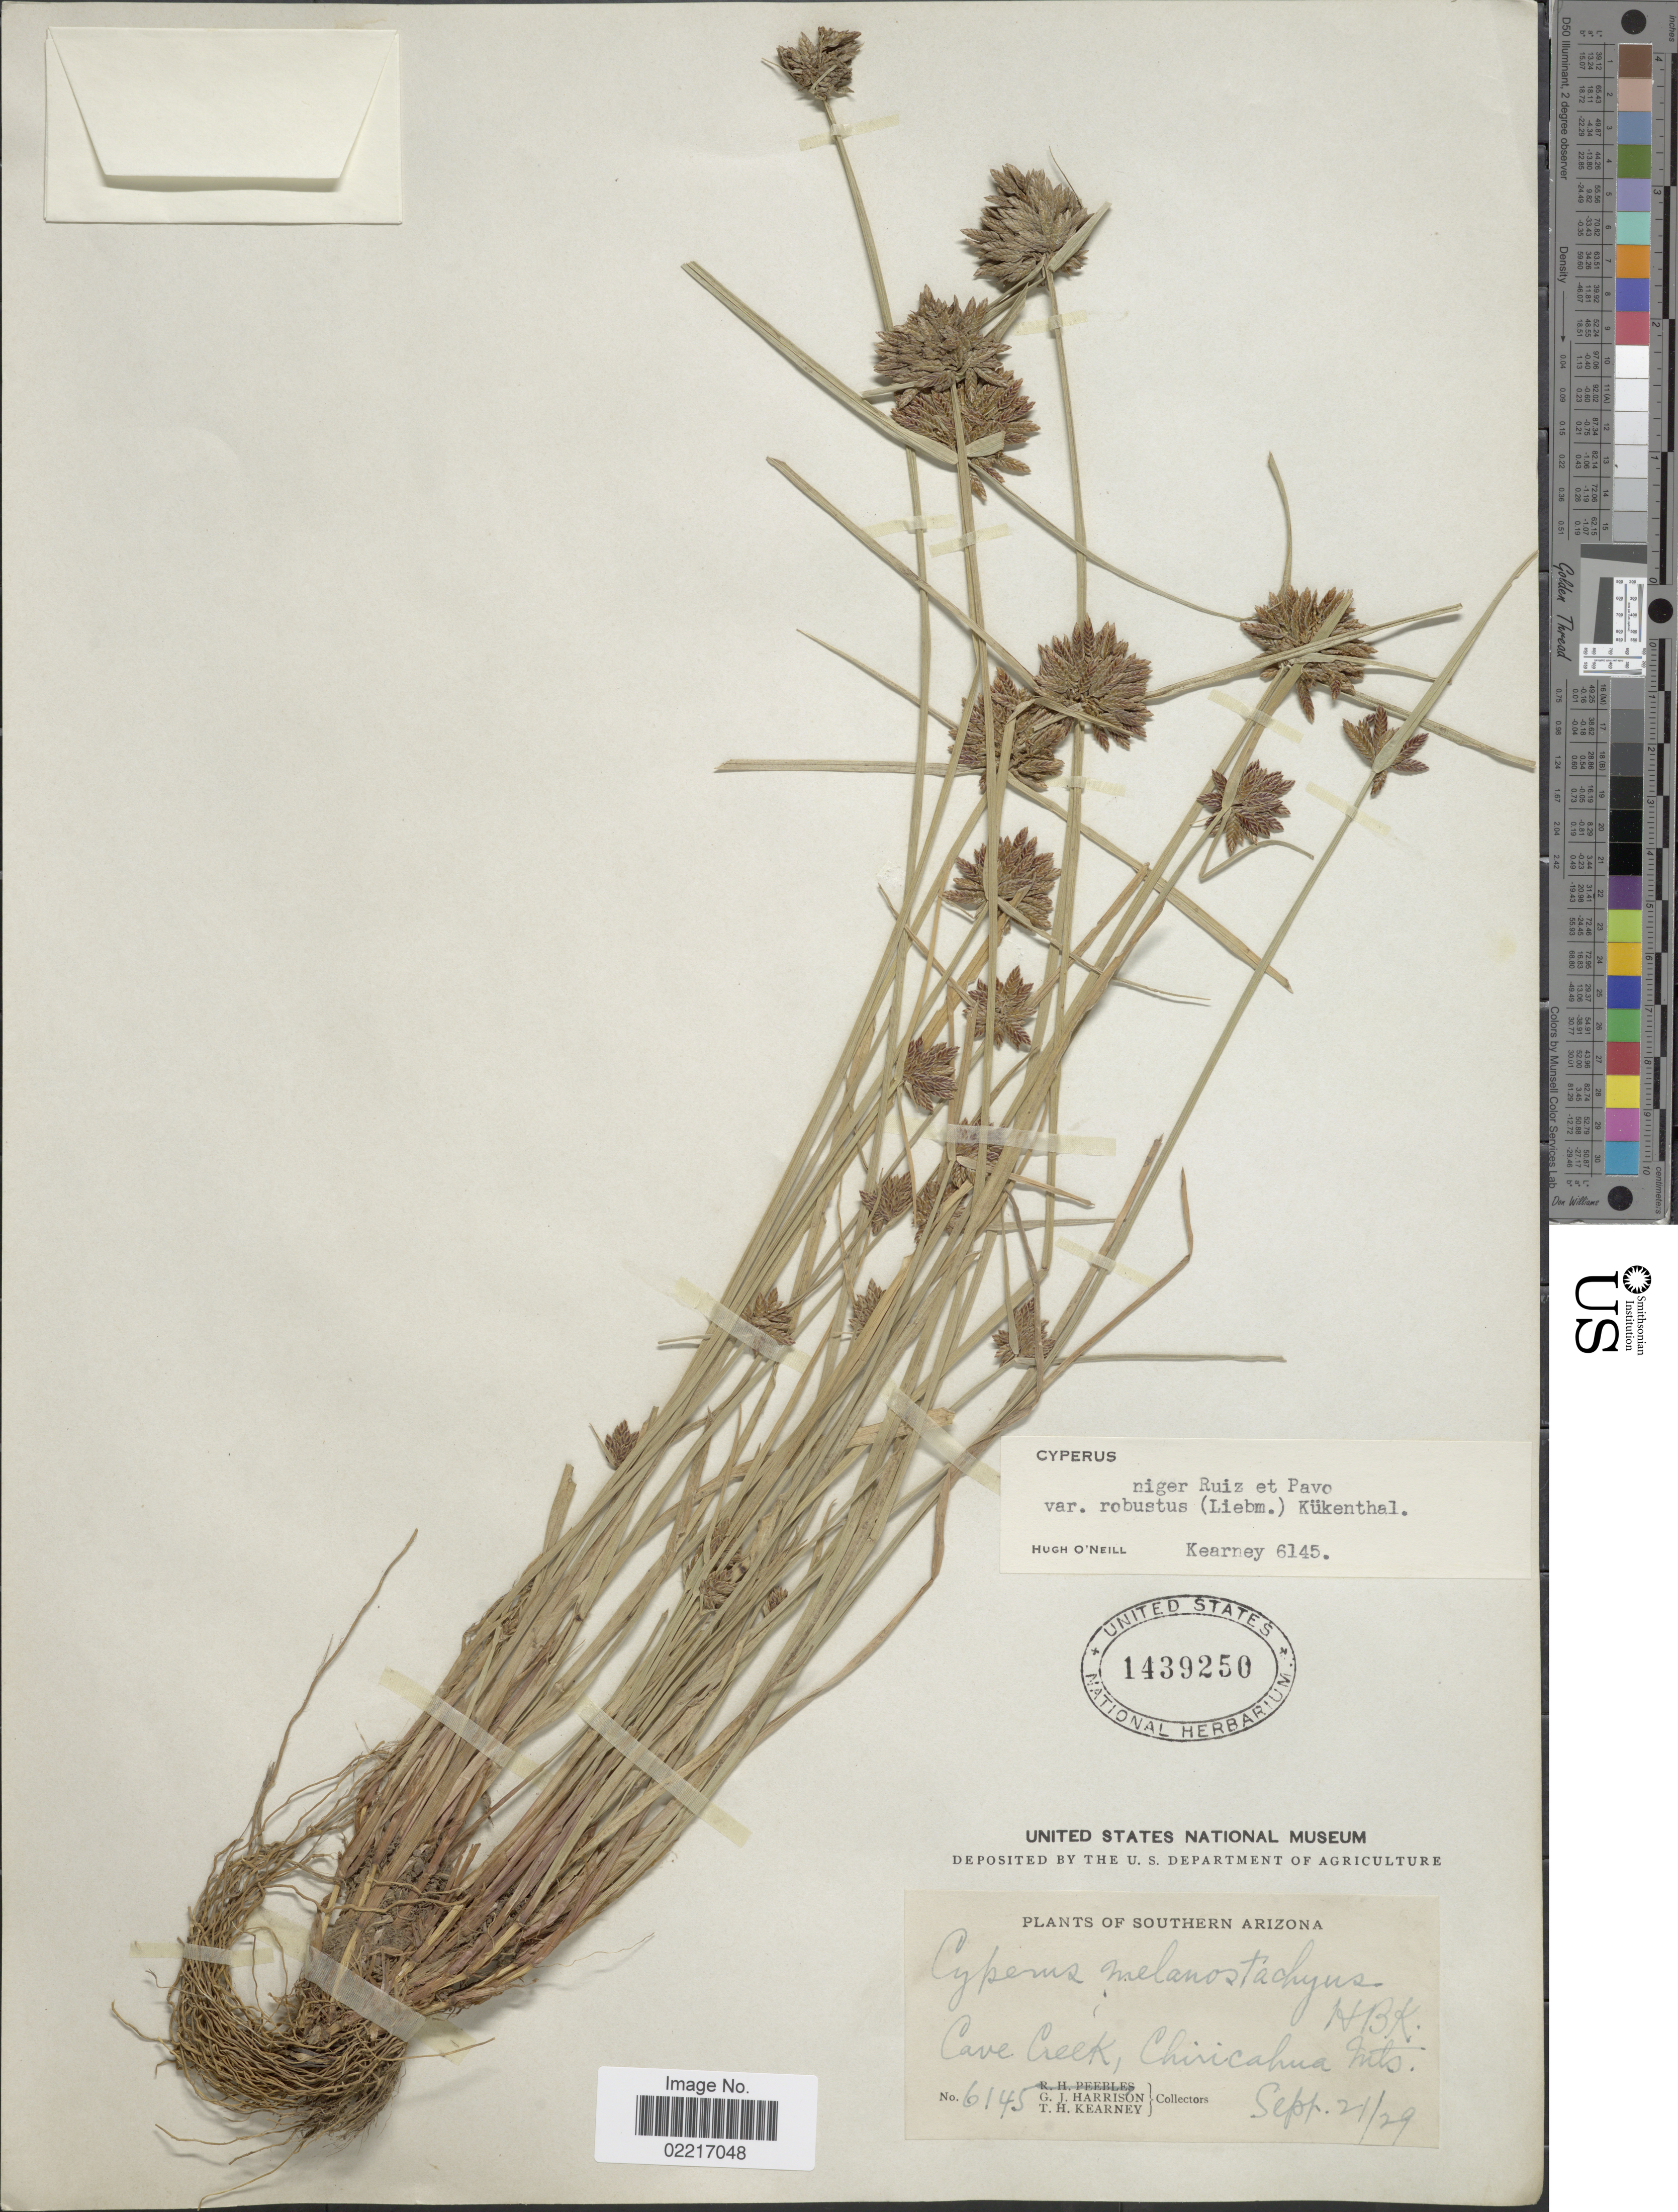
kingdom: Plantae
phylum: Tracheophyta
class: Liliopsida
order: Poales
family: Cyperaceae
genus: Cyperus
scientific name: Cyperus niger var. capitatus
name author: (Britton) O'Neill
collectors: G. J. Harrison & T. H. Kearney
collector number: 6145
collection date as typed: Transcribed d/m/y: 21/9/29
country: United States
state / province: Arizona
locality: Southern Arizona, Cave Creek, Chiricahua Mts.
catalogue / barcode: US 1439250